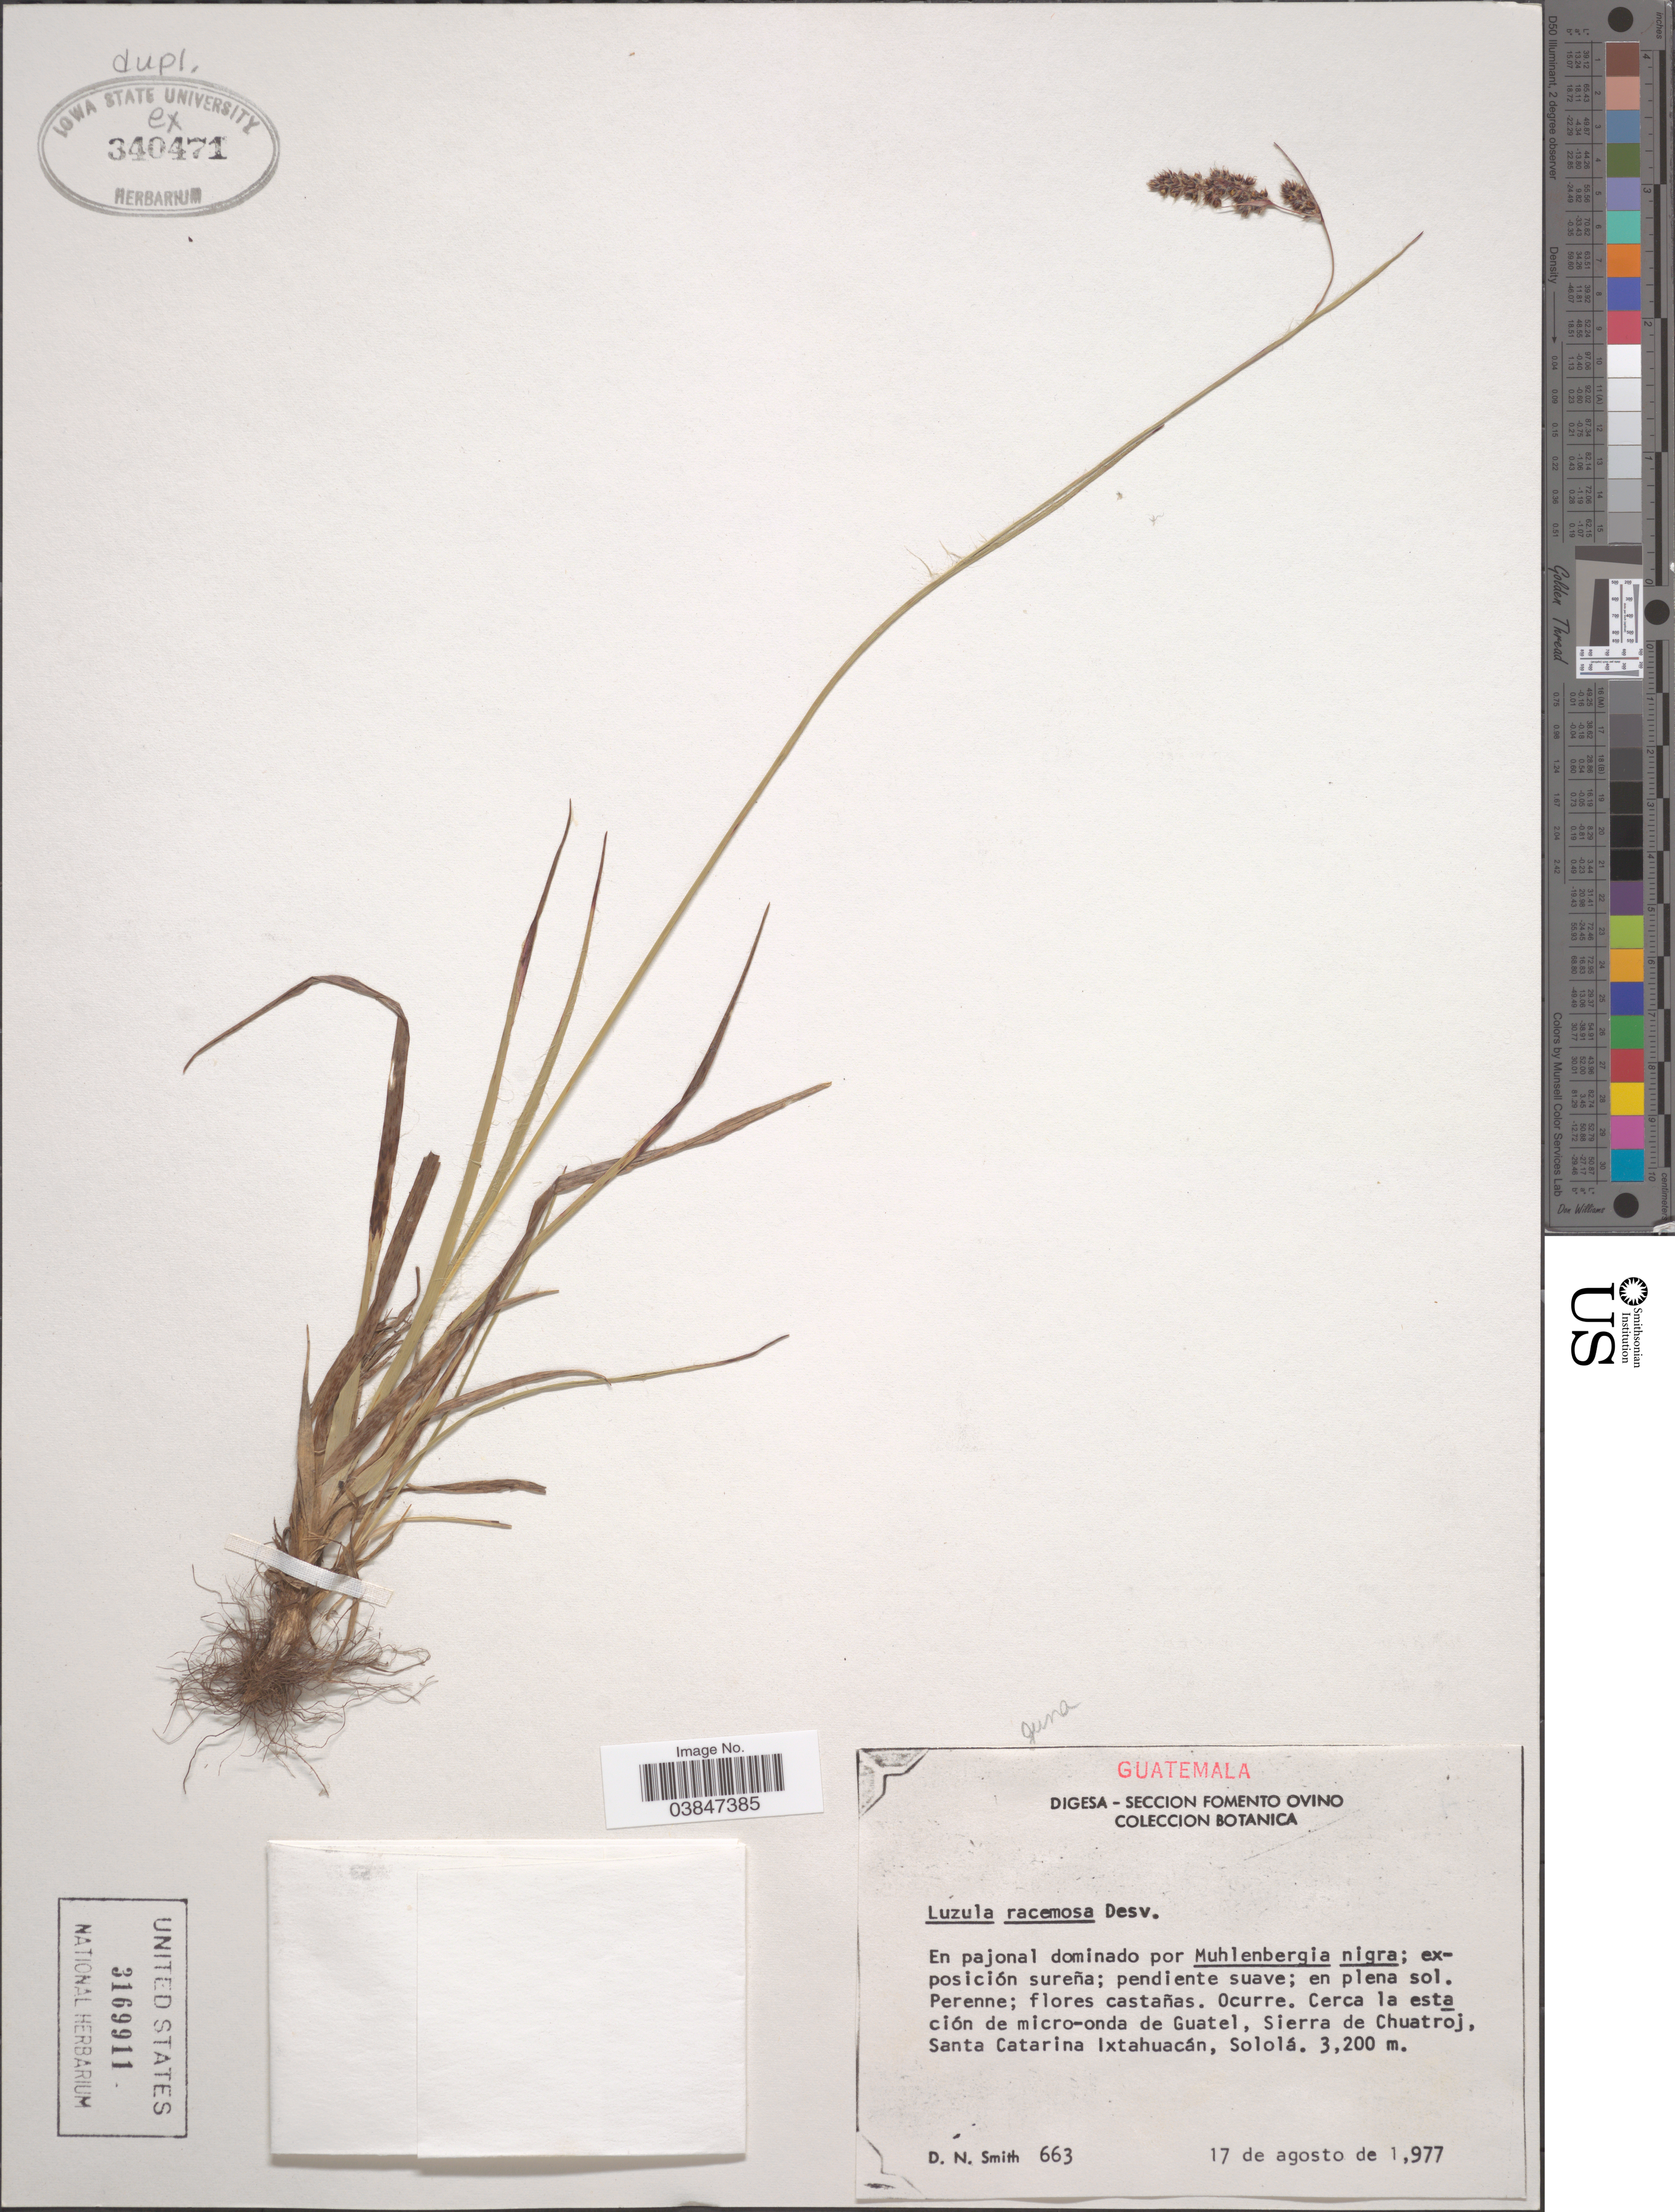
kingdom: Plantae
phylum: Tracheophyta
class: Liliopsida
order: Poales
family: Juncaceae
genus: Luzula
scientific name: Luzula racemosa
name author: Desv.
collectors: D. Smith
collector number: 663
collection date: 1977-08-17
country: Guatemala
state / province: Solola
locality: Cerca la estación de micro-onda de Guatel, Sierra de Chuatroj, Santa Catarina Ixtahuacán.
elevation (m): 3200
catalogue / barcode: US 3169911